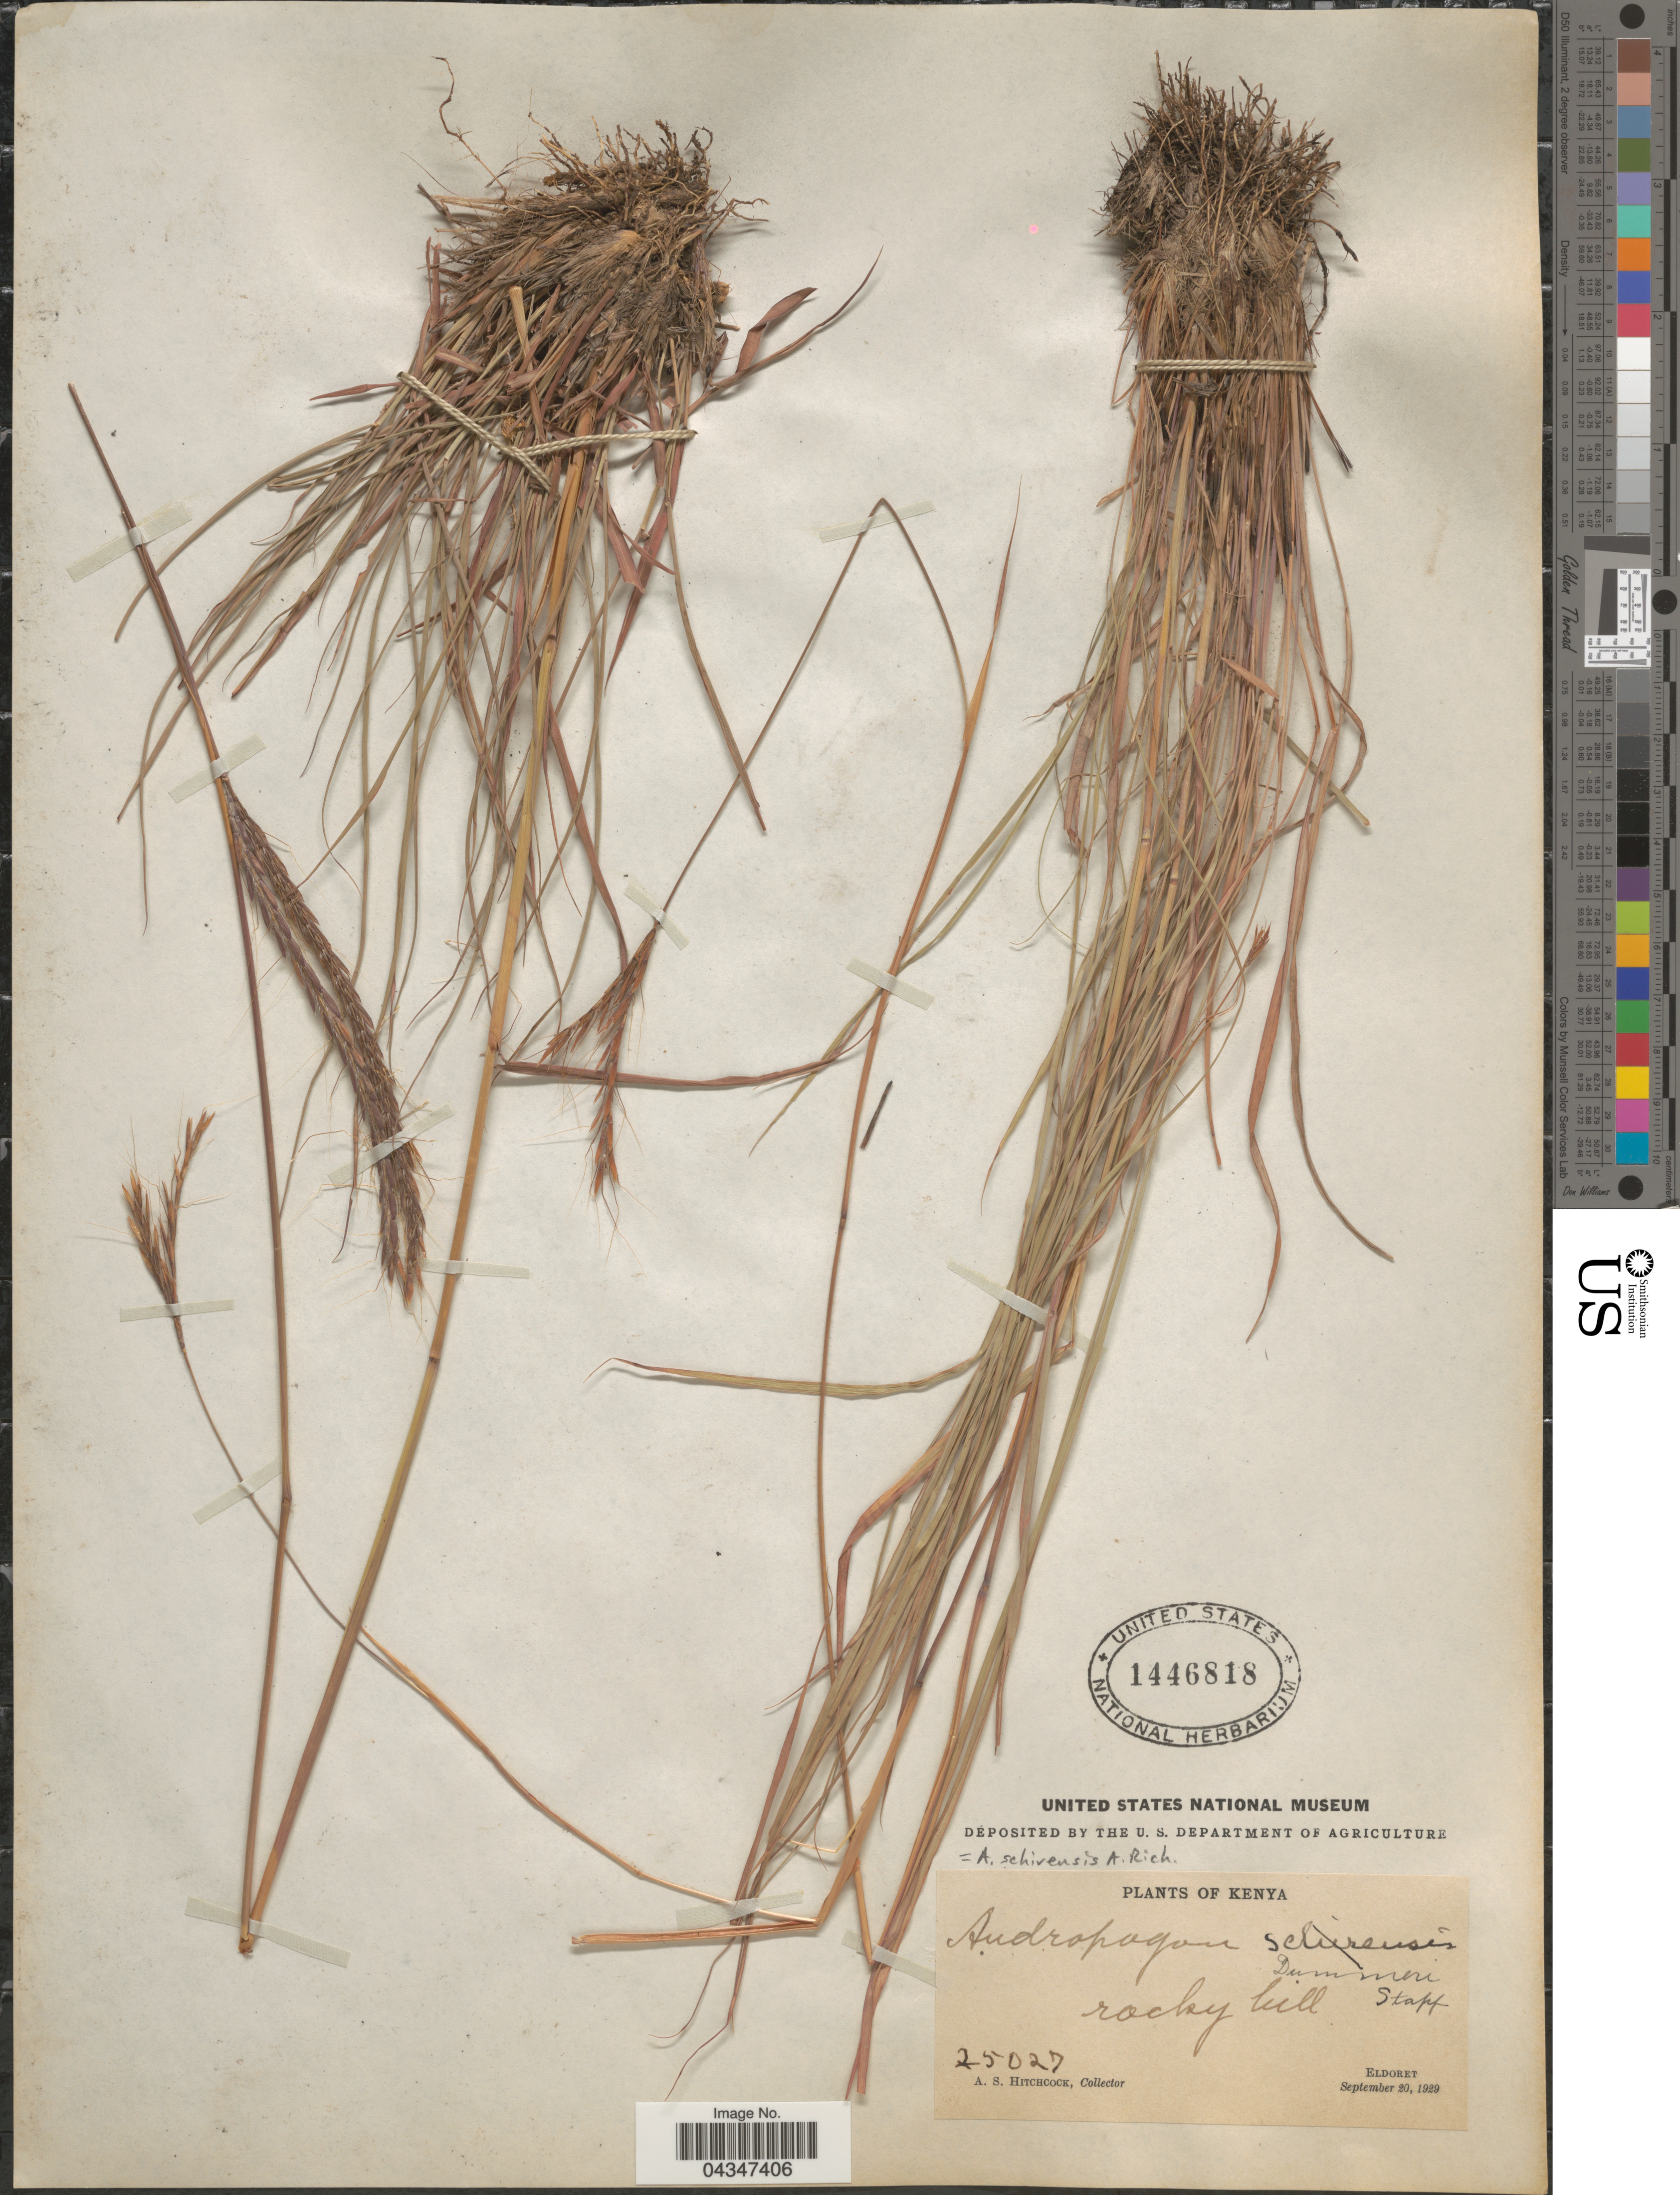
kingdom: Plantae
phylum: Tracheophyta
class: Liliopsida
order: Poales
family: Poaceae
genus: Andropogon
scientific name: Andropogon schirensis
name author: Hochst. ex A. Rich.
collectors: A. S. Hitchcock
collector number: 25027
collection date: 1929-09-20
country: Kenya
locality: Eldoret.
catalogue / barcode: US 1446818